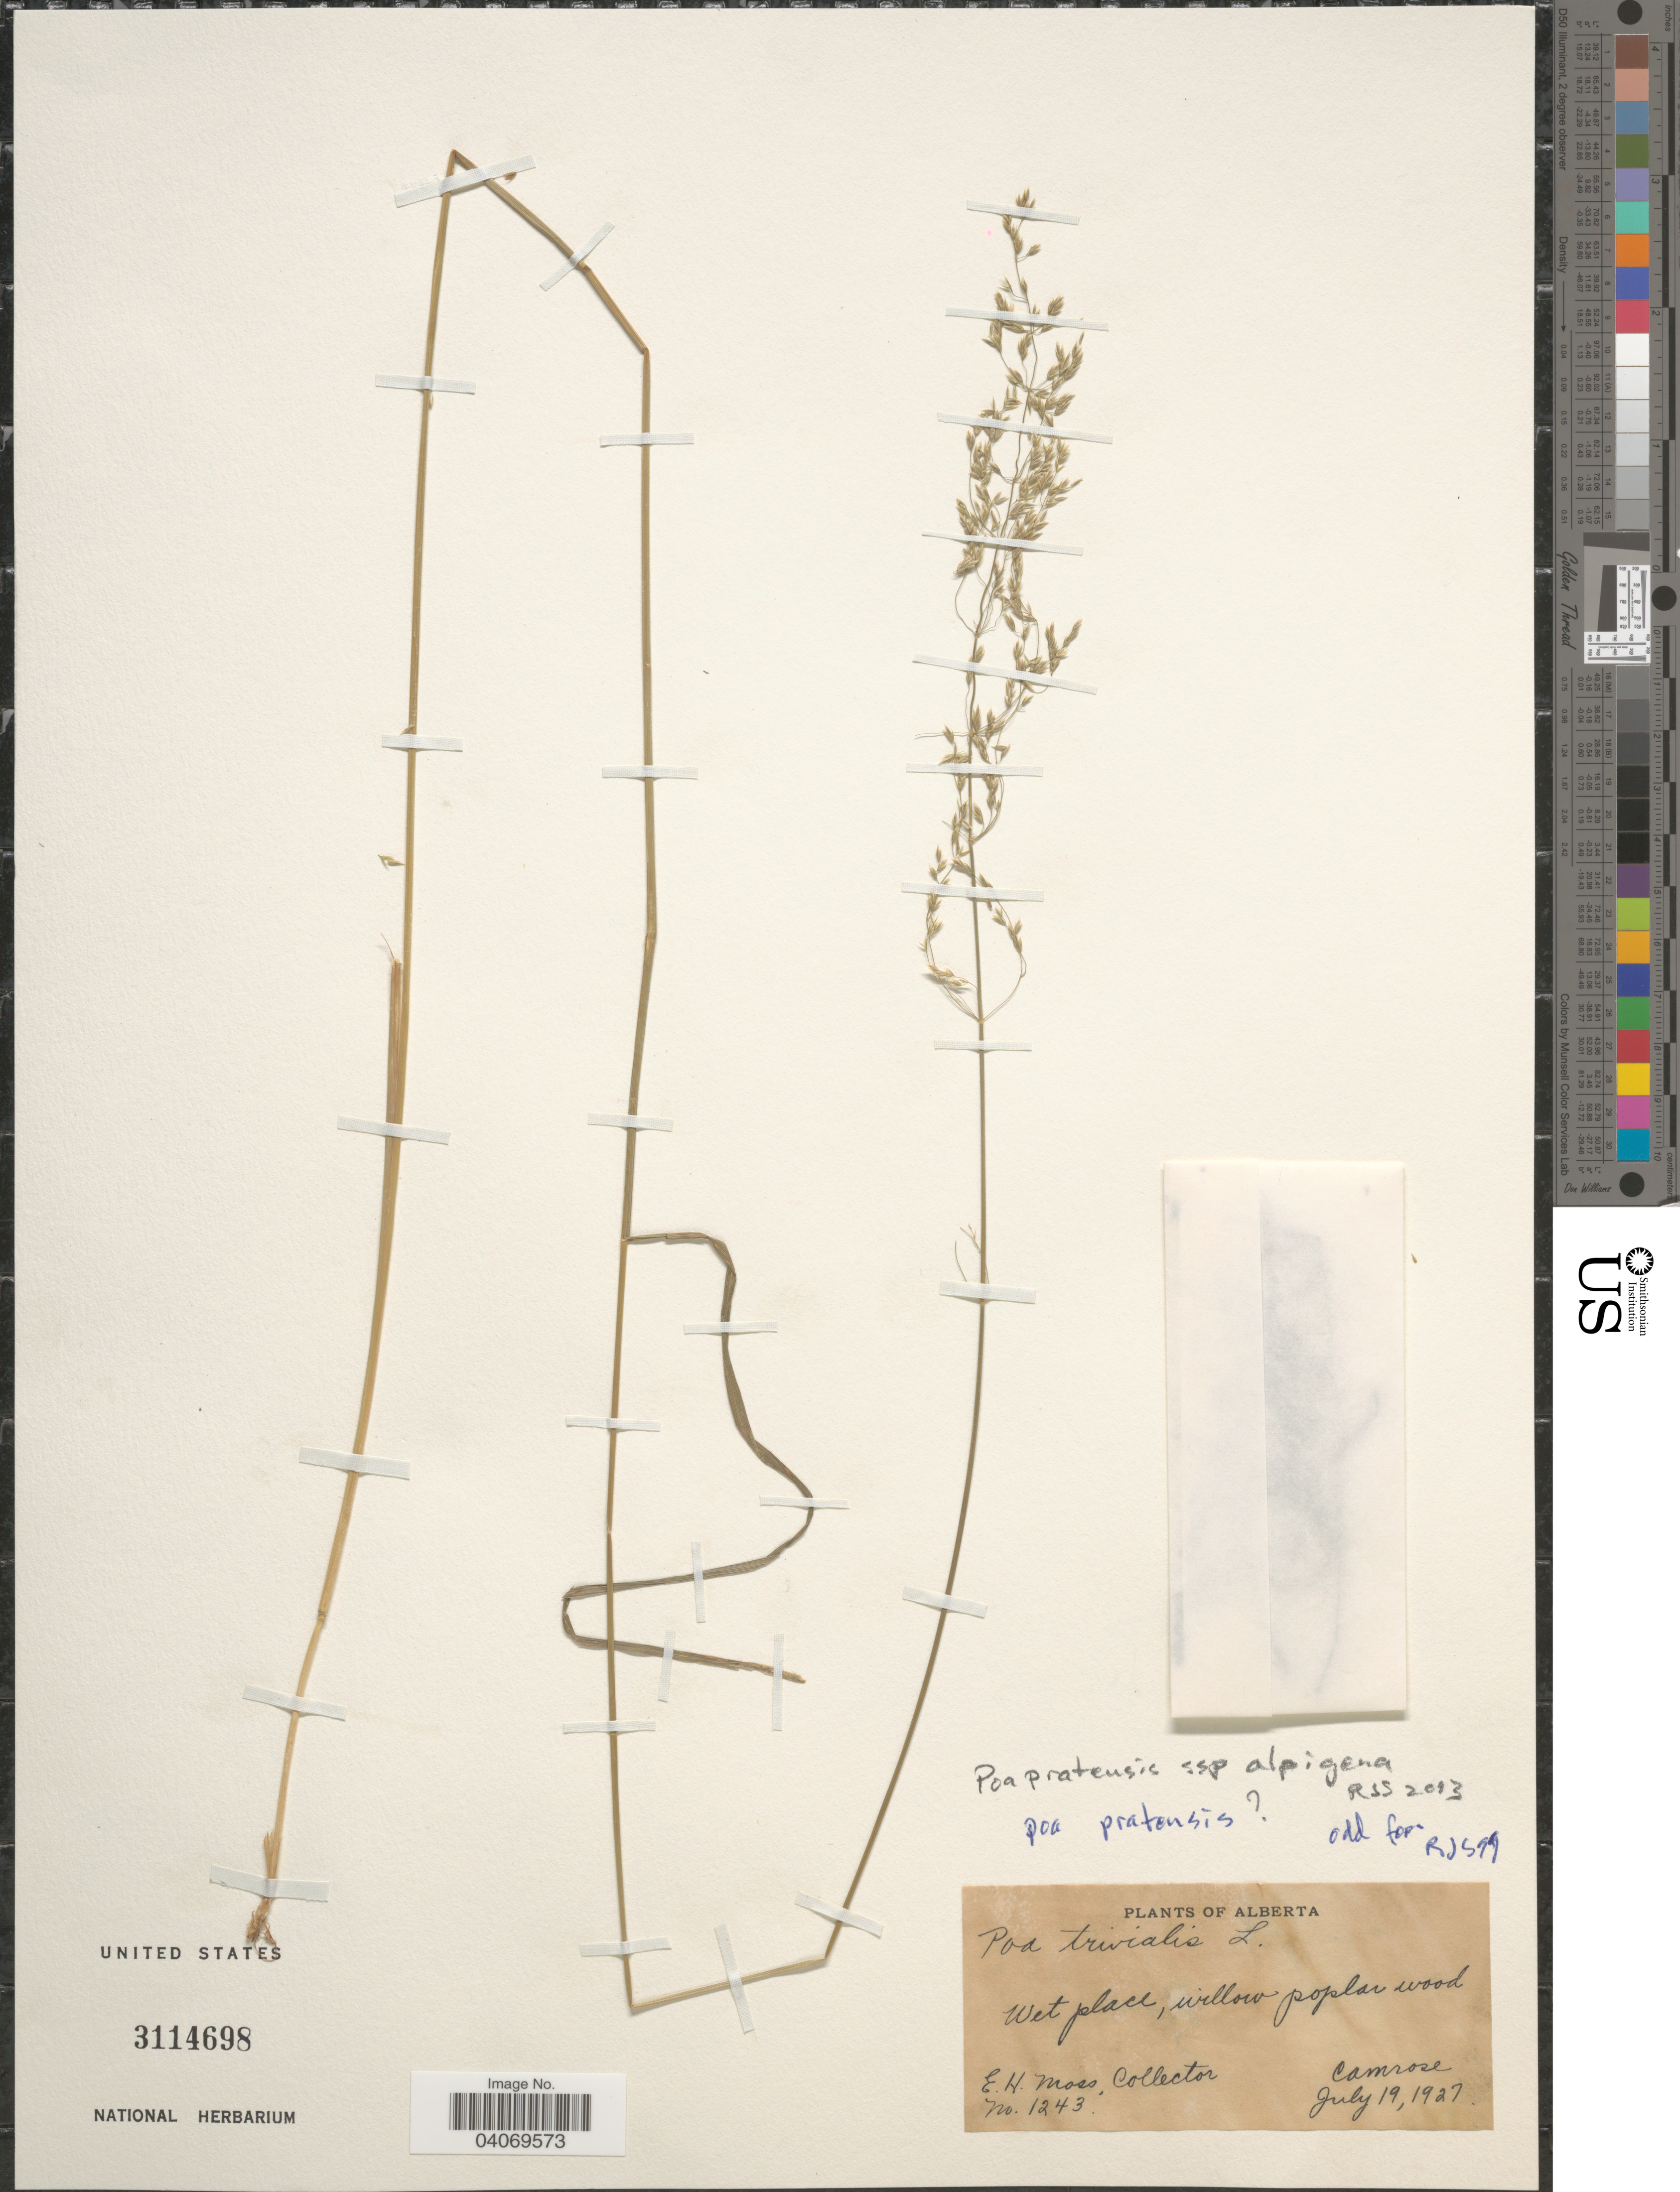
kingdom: Plantae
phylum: Tracheophyta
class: Liliopsida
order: Poales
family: Poaceae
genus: Poa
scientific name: Poa sp.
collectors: E. Moss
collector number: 1243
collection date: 1927-07-19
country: Canada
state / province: Alberta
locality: Camrose.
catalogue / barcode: US 3114698